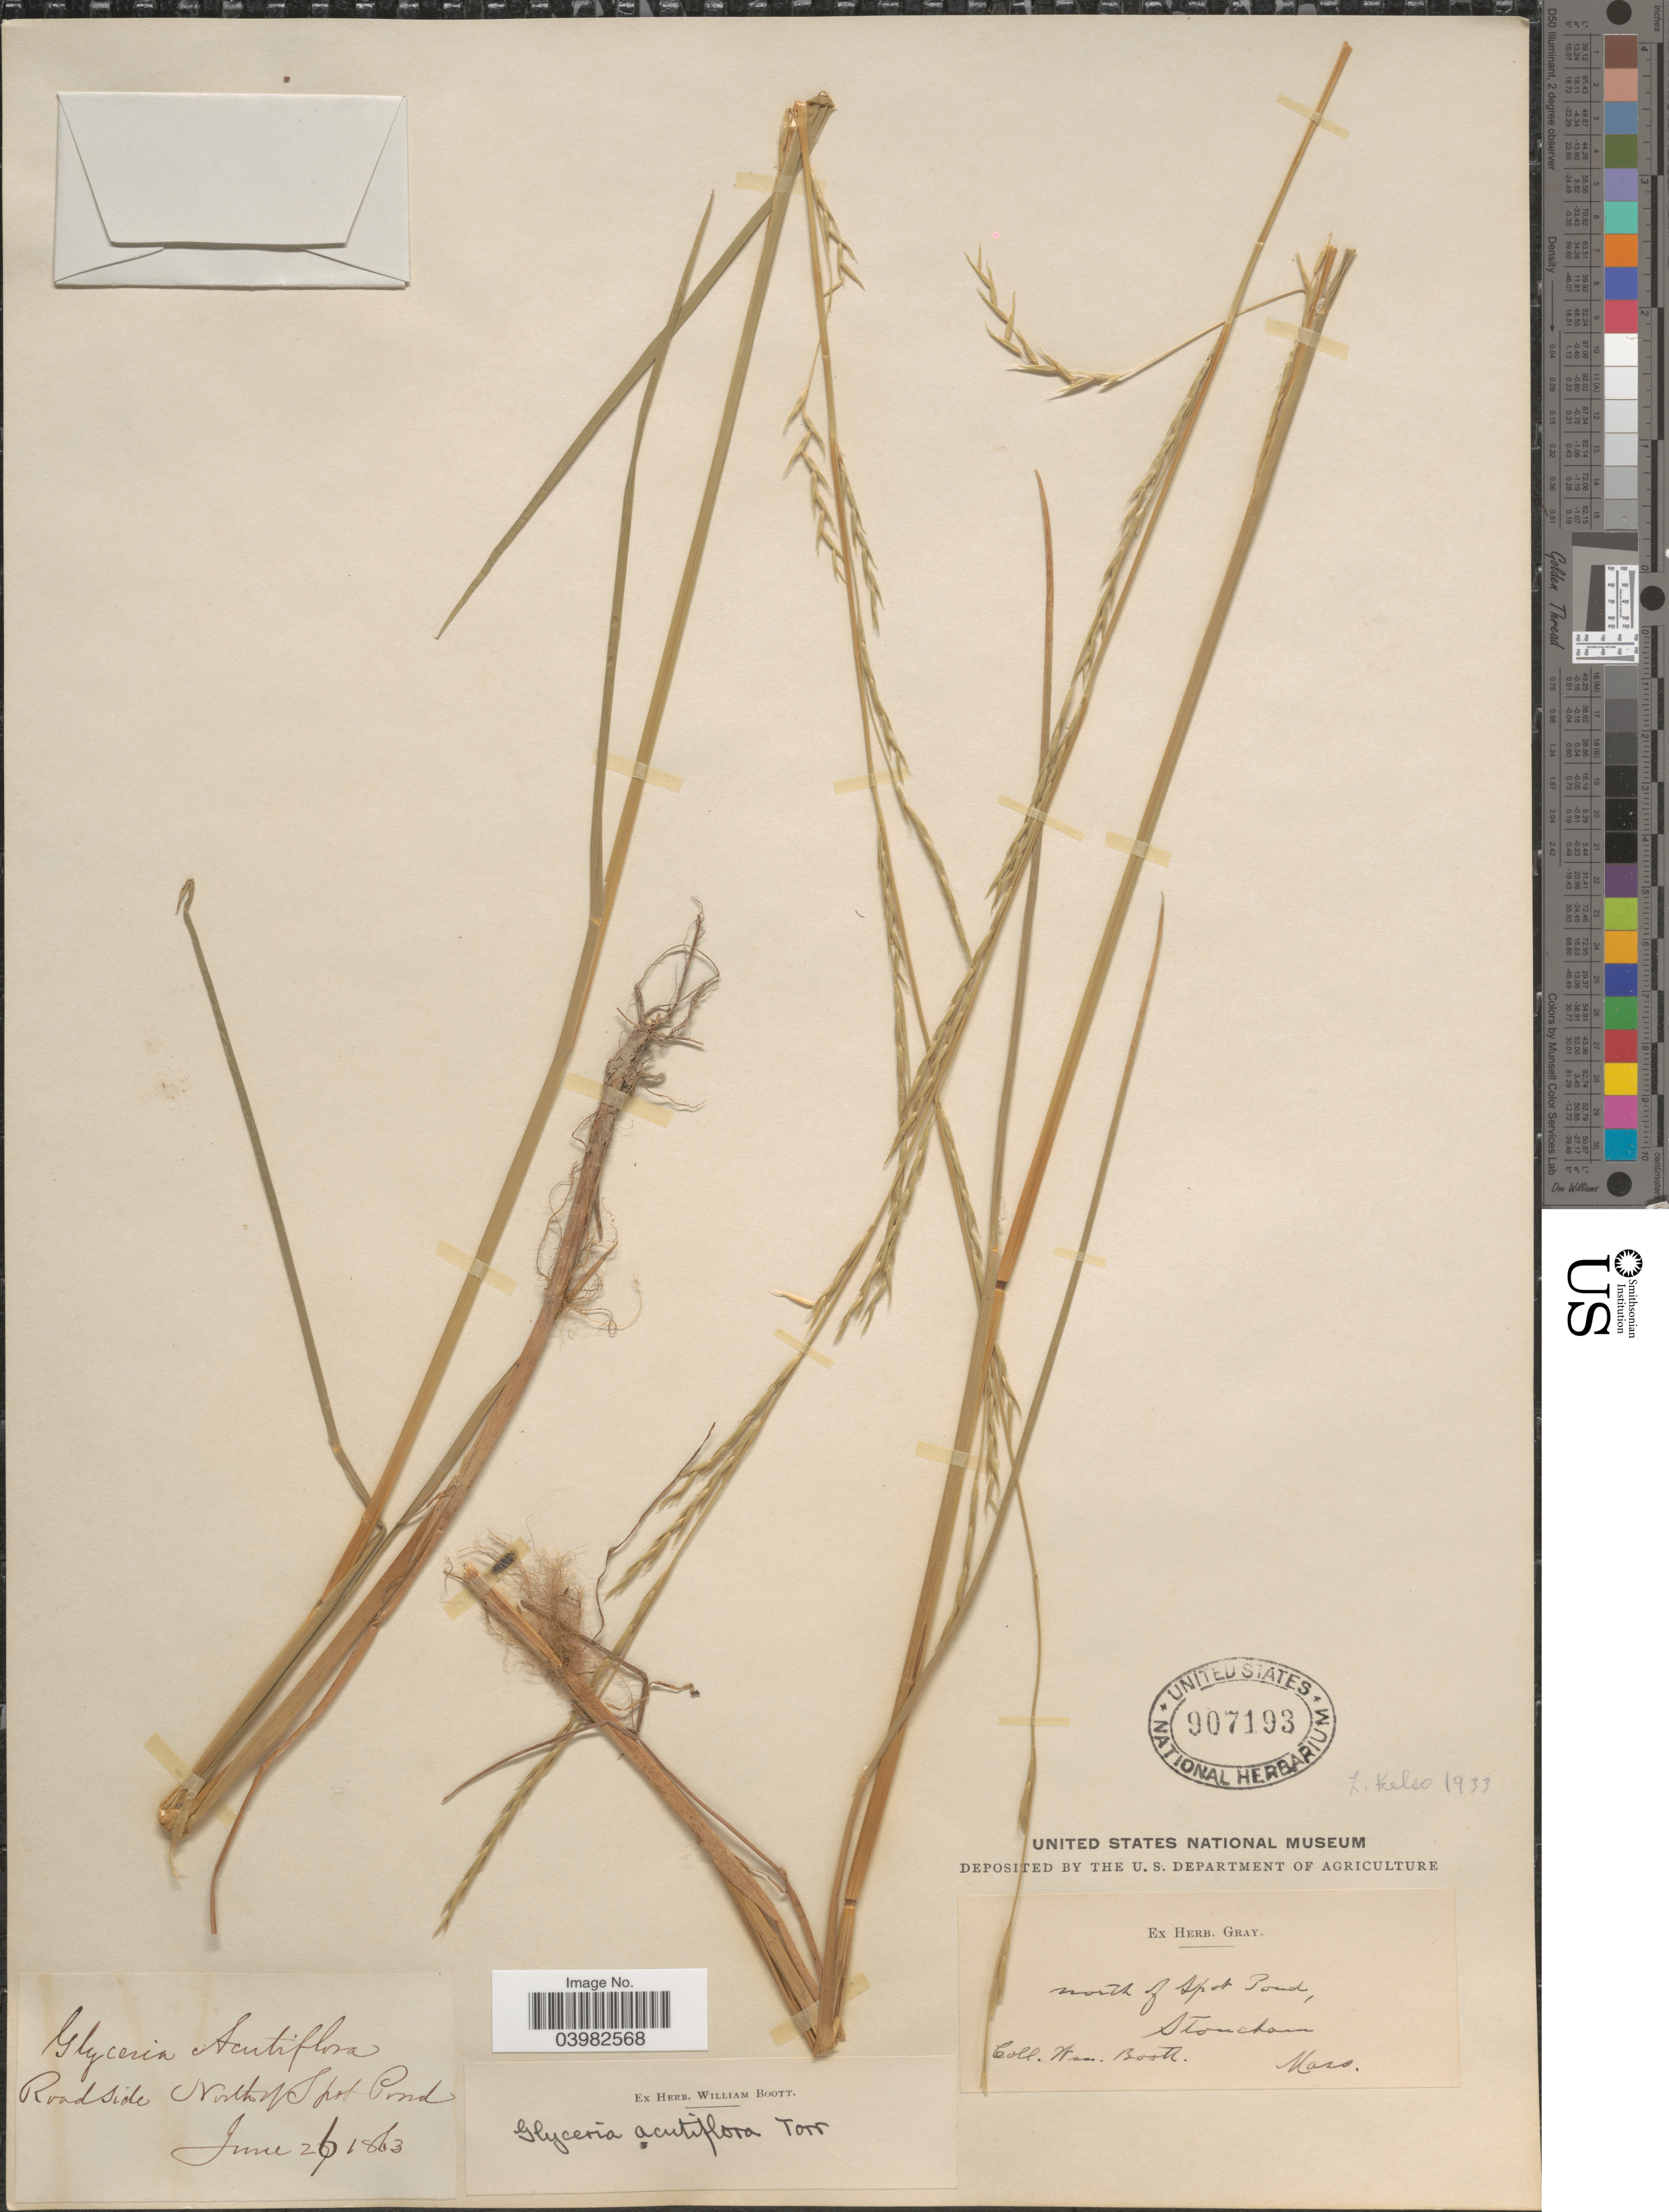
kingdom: Plantae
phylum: Tracheophyta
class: Liliopsida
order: Poales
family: Poaceae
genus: Glyceria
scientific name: Glyceria acutiflora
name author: Torr.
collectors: W. Booth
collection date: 1863-06-26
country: United States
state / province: Massachusetts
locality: Roadside North of Spot Pond. Stoneham.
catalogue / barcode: US 907193